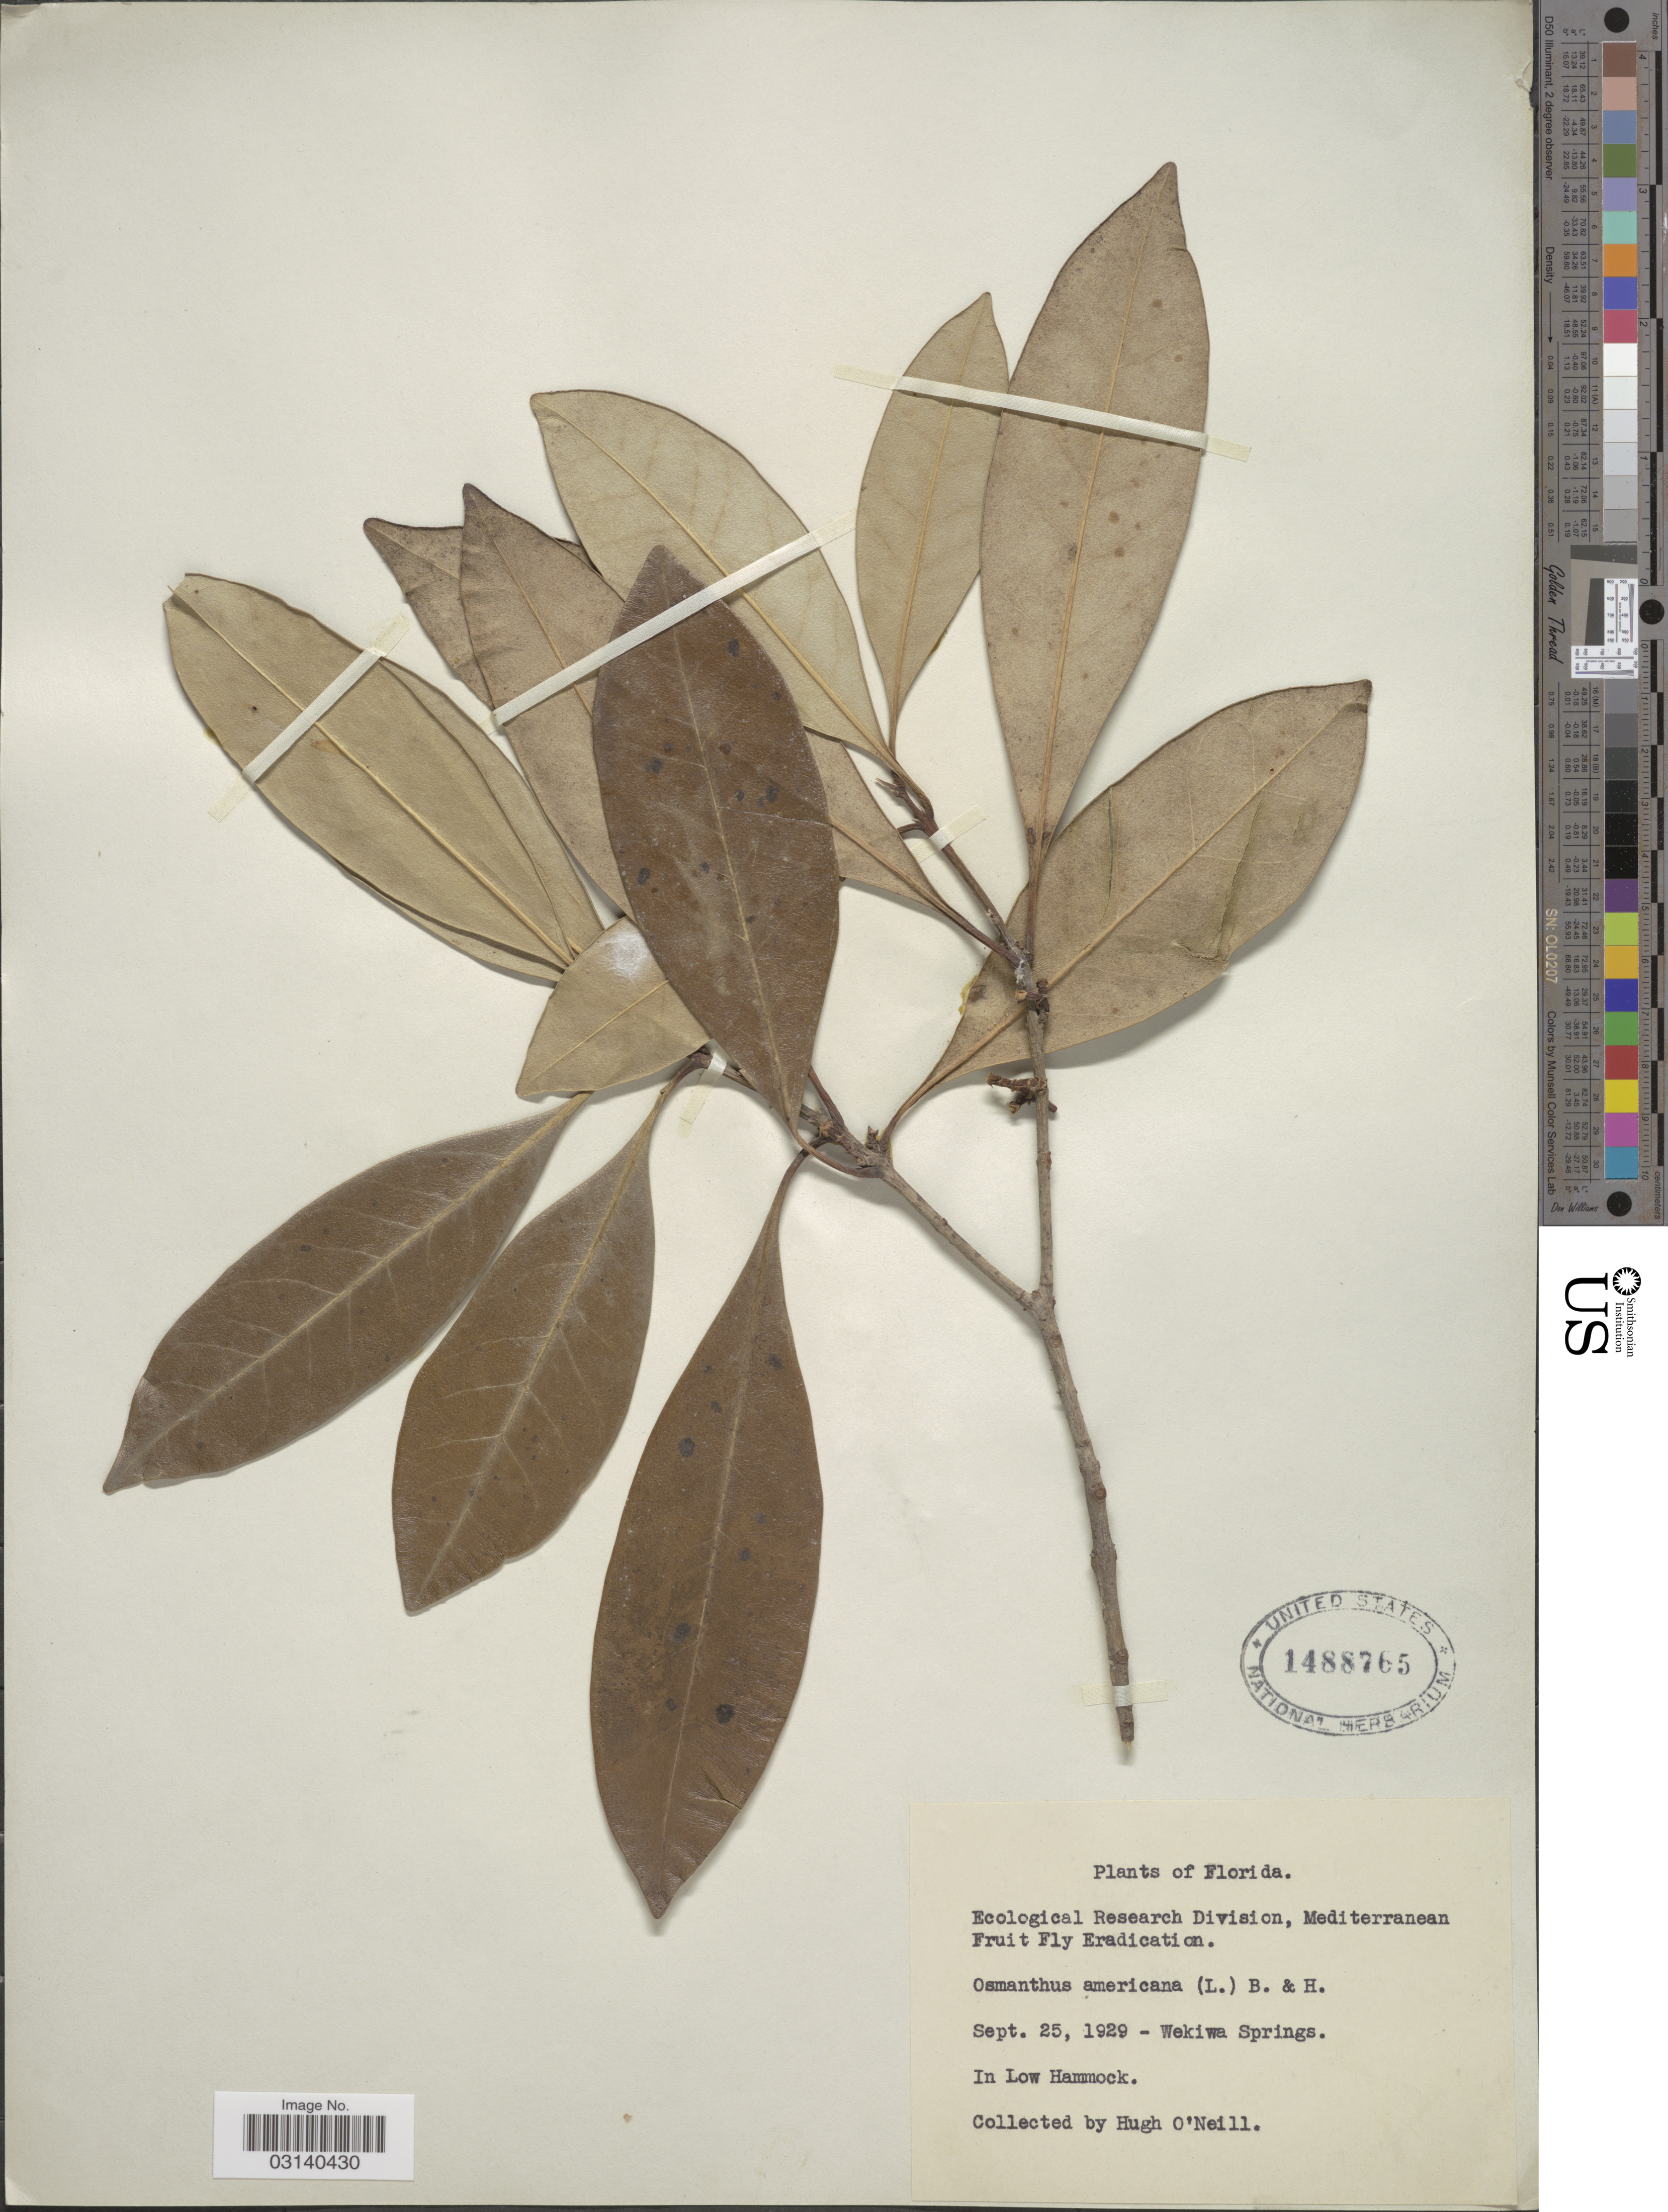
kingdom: Plantae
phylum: Tracheophyta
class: Magnoliopsida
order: Lamiales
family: Oleaceae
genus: Osmanthus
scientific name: Osmanthus americanus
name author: (L.) A. Gray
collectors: H. O'Neill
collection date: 1929-09-25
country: United States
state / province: Florida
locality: Wekiwa Springs, In Low Hammock.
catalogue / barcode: US 1488765